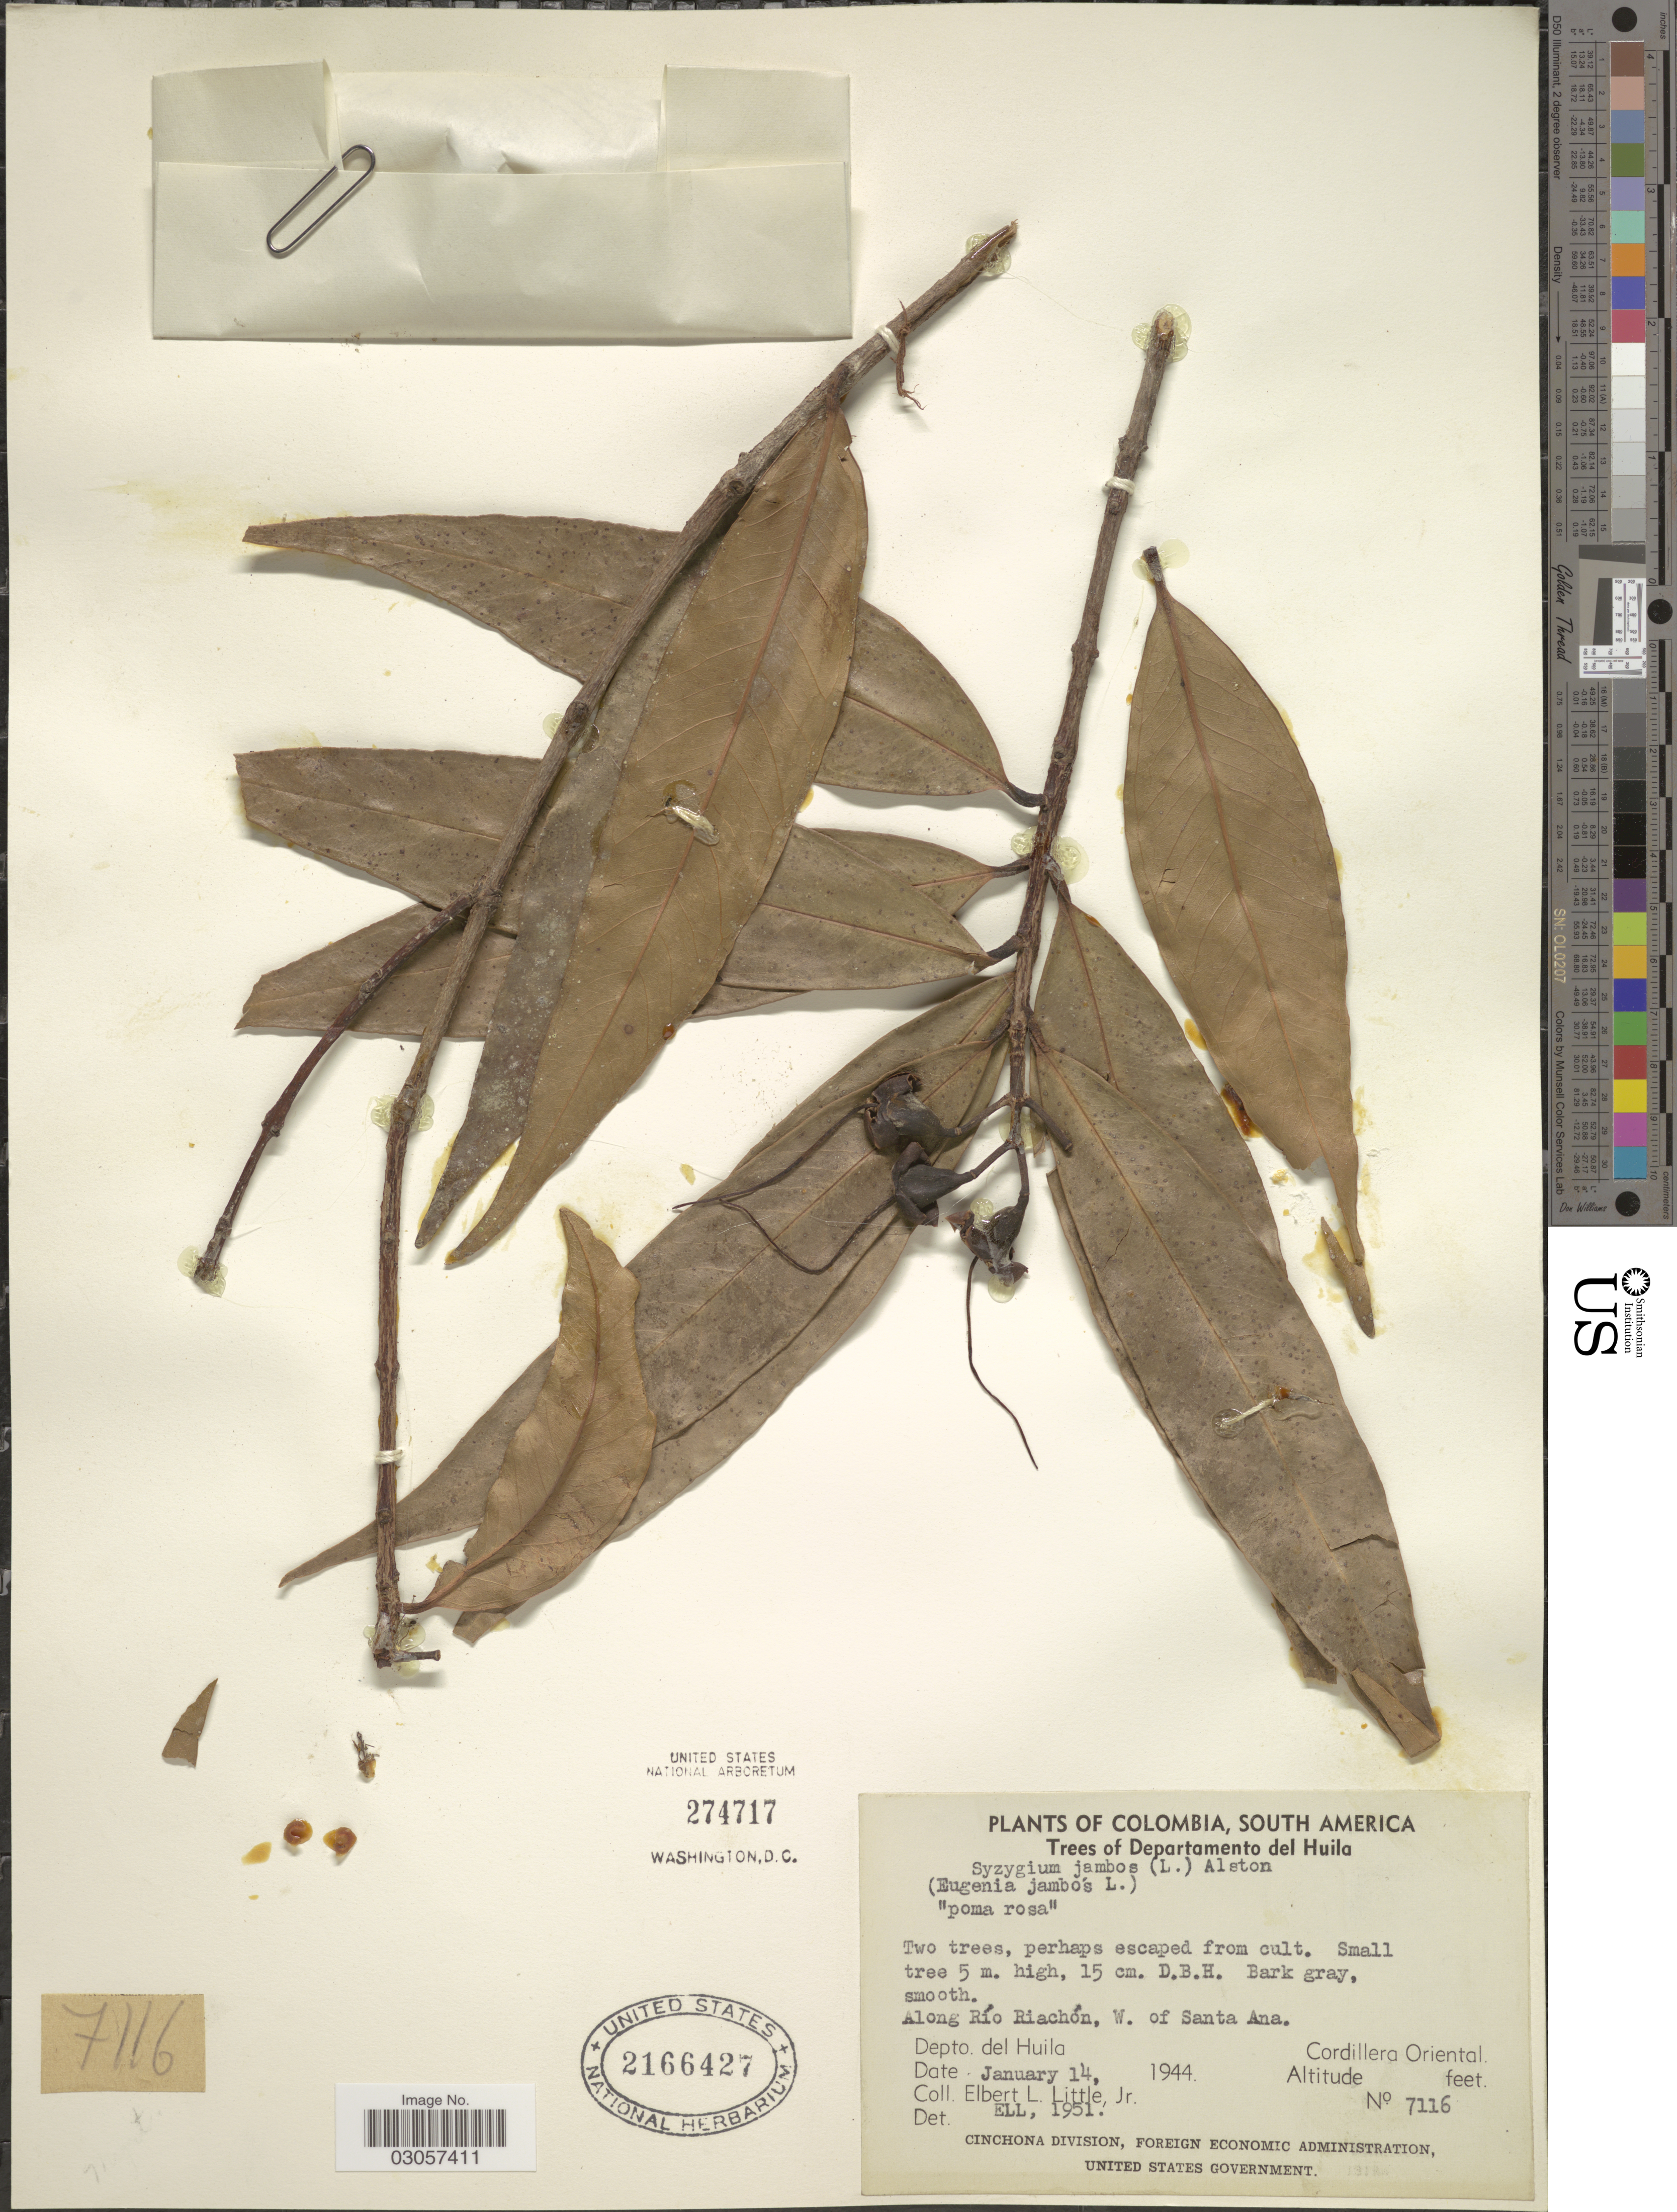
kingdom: Plantae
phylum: Tracheophyta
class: Magnoliopsida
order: Myrtales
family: Myrtaceae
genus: Syzygium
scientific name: Syzygium jambos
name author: (L.) Alston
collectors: E. L. Little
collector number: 7116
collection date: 1944-01-14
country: Colombia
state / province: Huila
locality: Along Río Riachón, W. of Santa Ana, Cordillera Oriental, Depto. del Huila.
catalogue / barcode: US 2166427